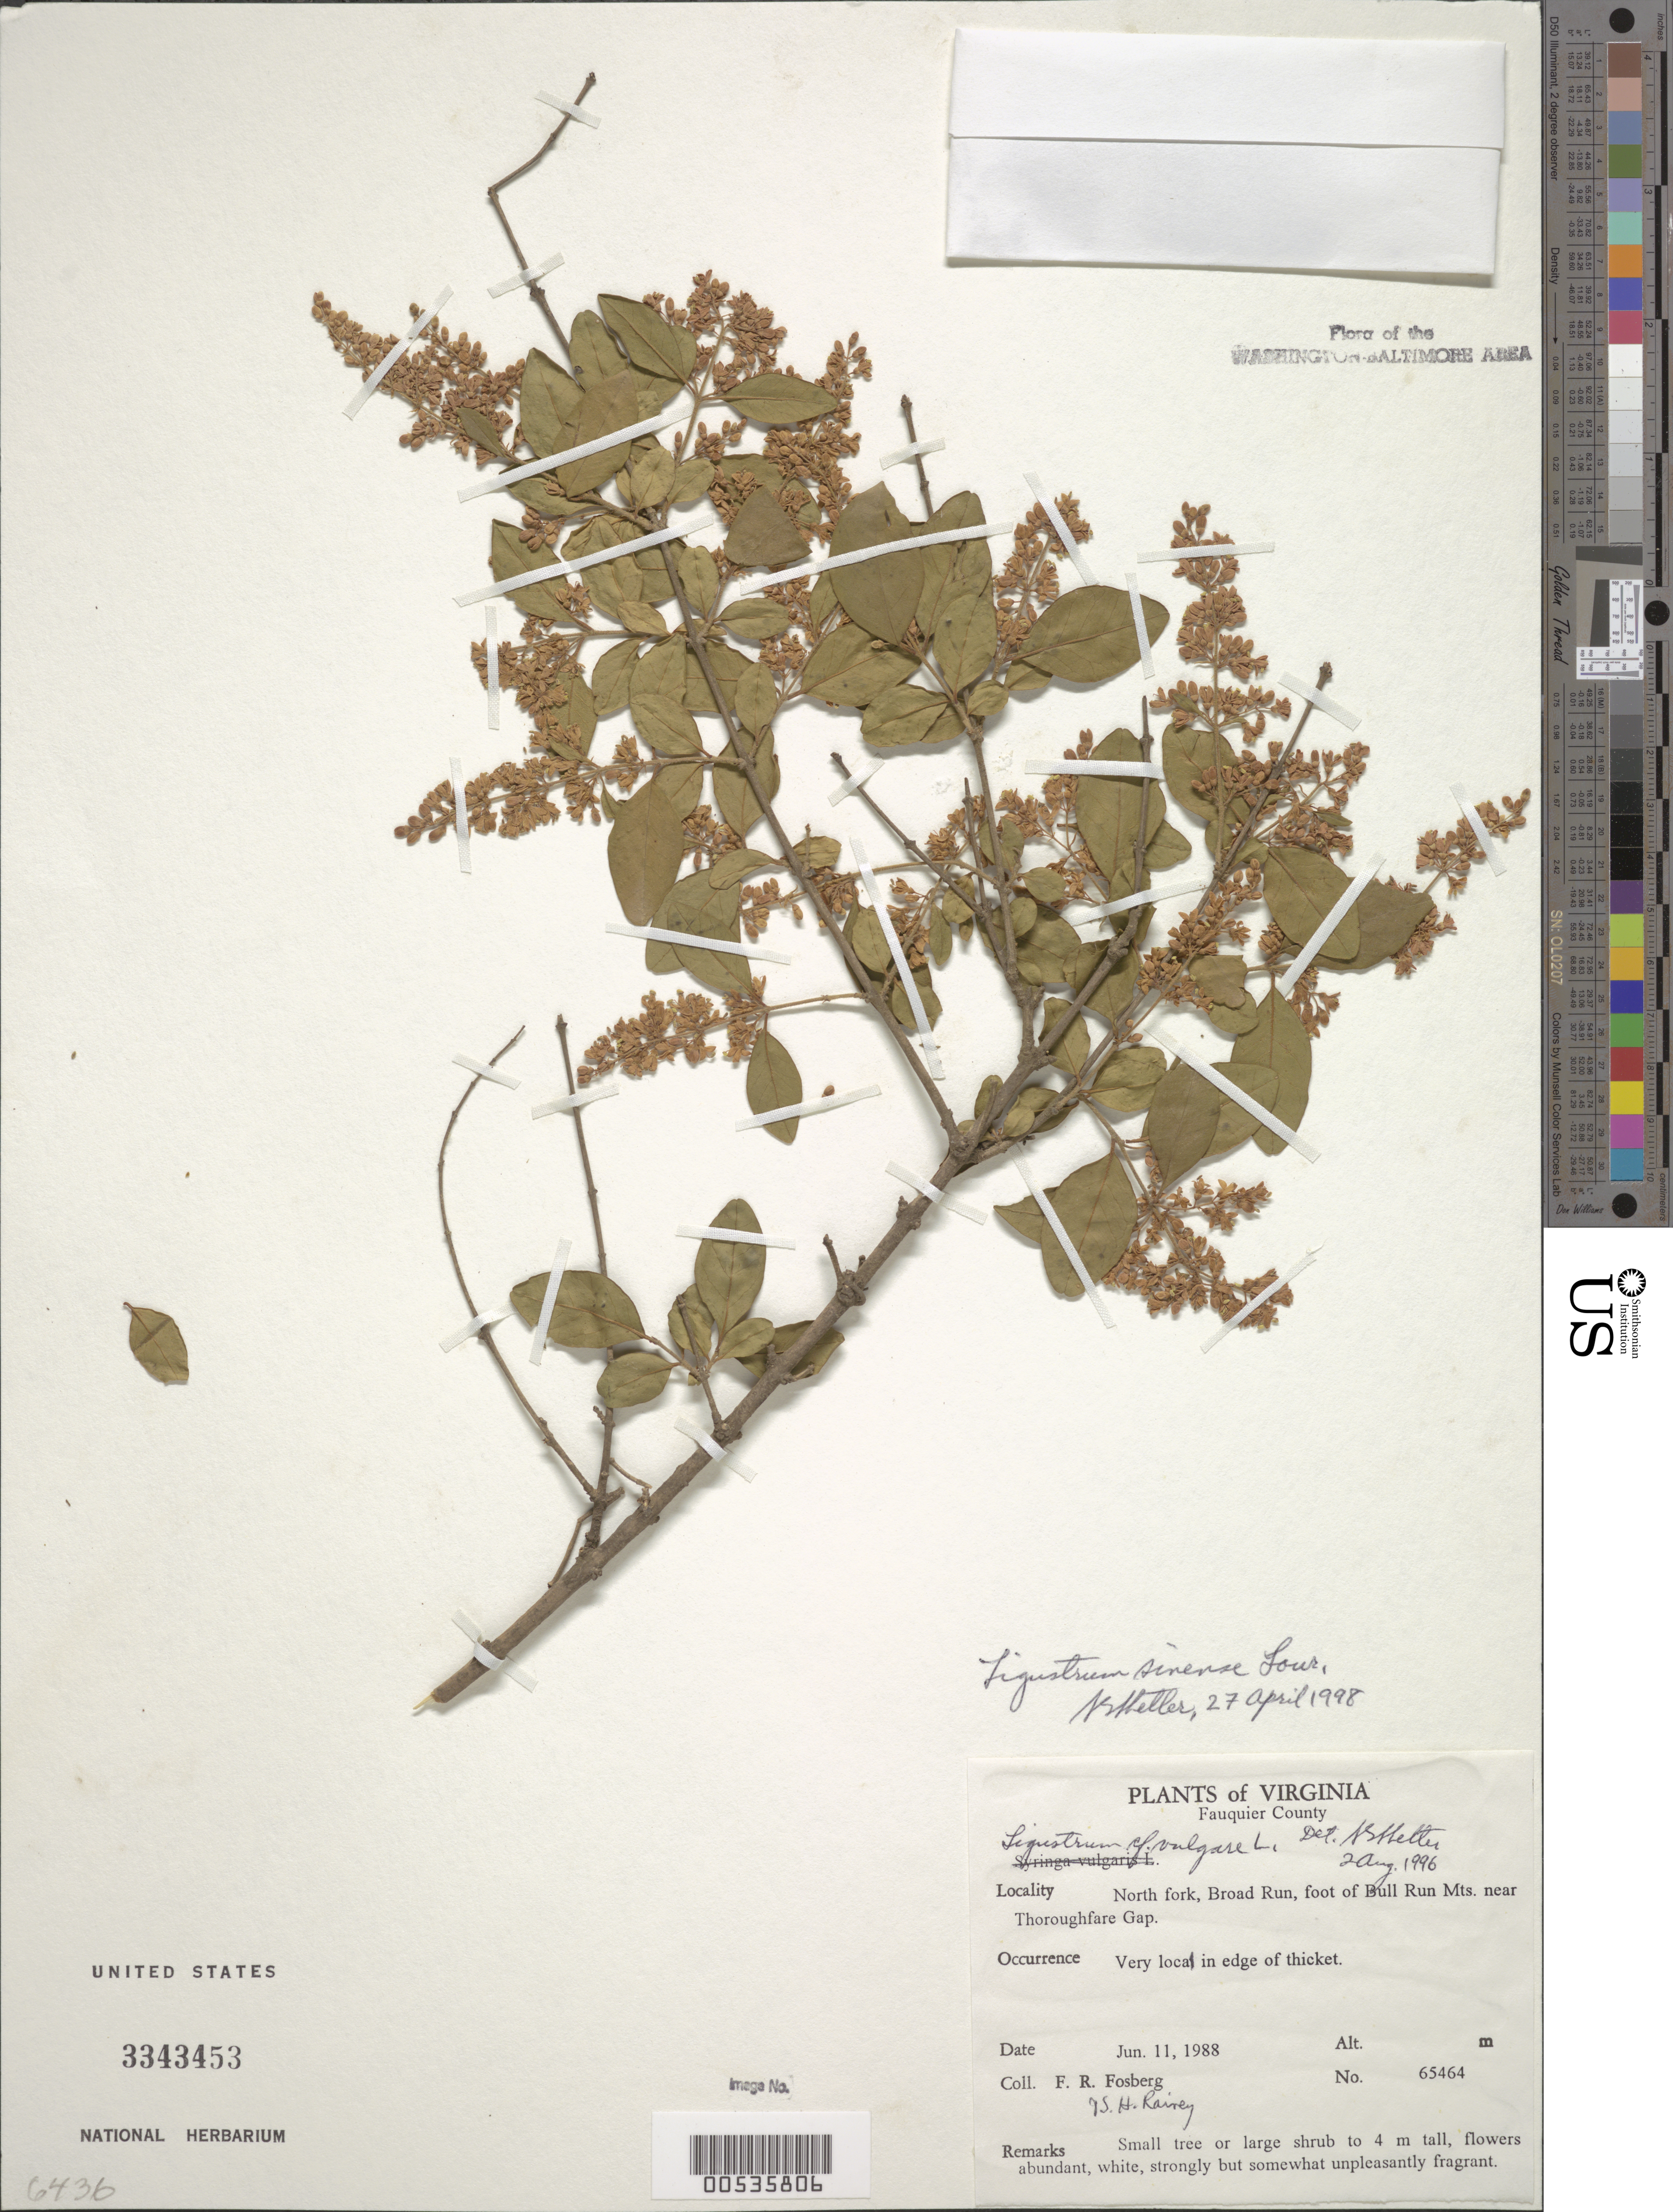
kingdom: Plantae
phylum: Tracheophyta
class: Magnoliopsida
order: Lamiales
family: Oleaceae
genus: Ligustrum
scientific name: Ligustrum sinense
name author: Lour.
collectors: F. R. Fosberg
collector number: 65464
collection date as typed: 11 Jun 1988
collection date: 1988-06-11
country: United States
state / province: Virginia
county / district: Fauquier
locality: North Fork, Broad Run, near Thorofare Gap Bull Run Mts.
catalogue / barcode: US 3343453